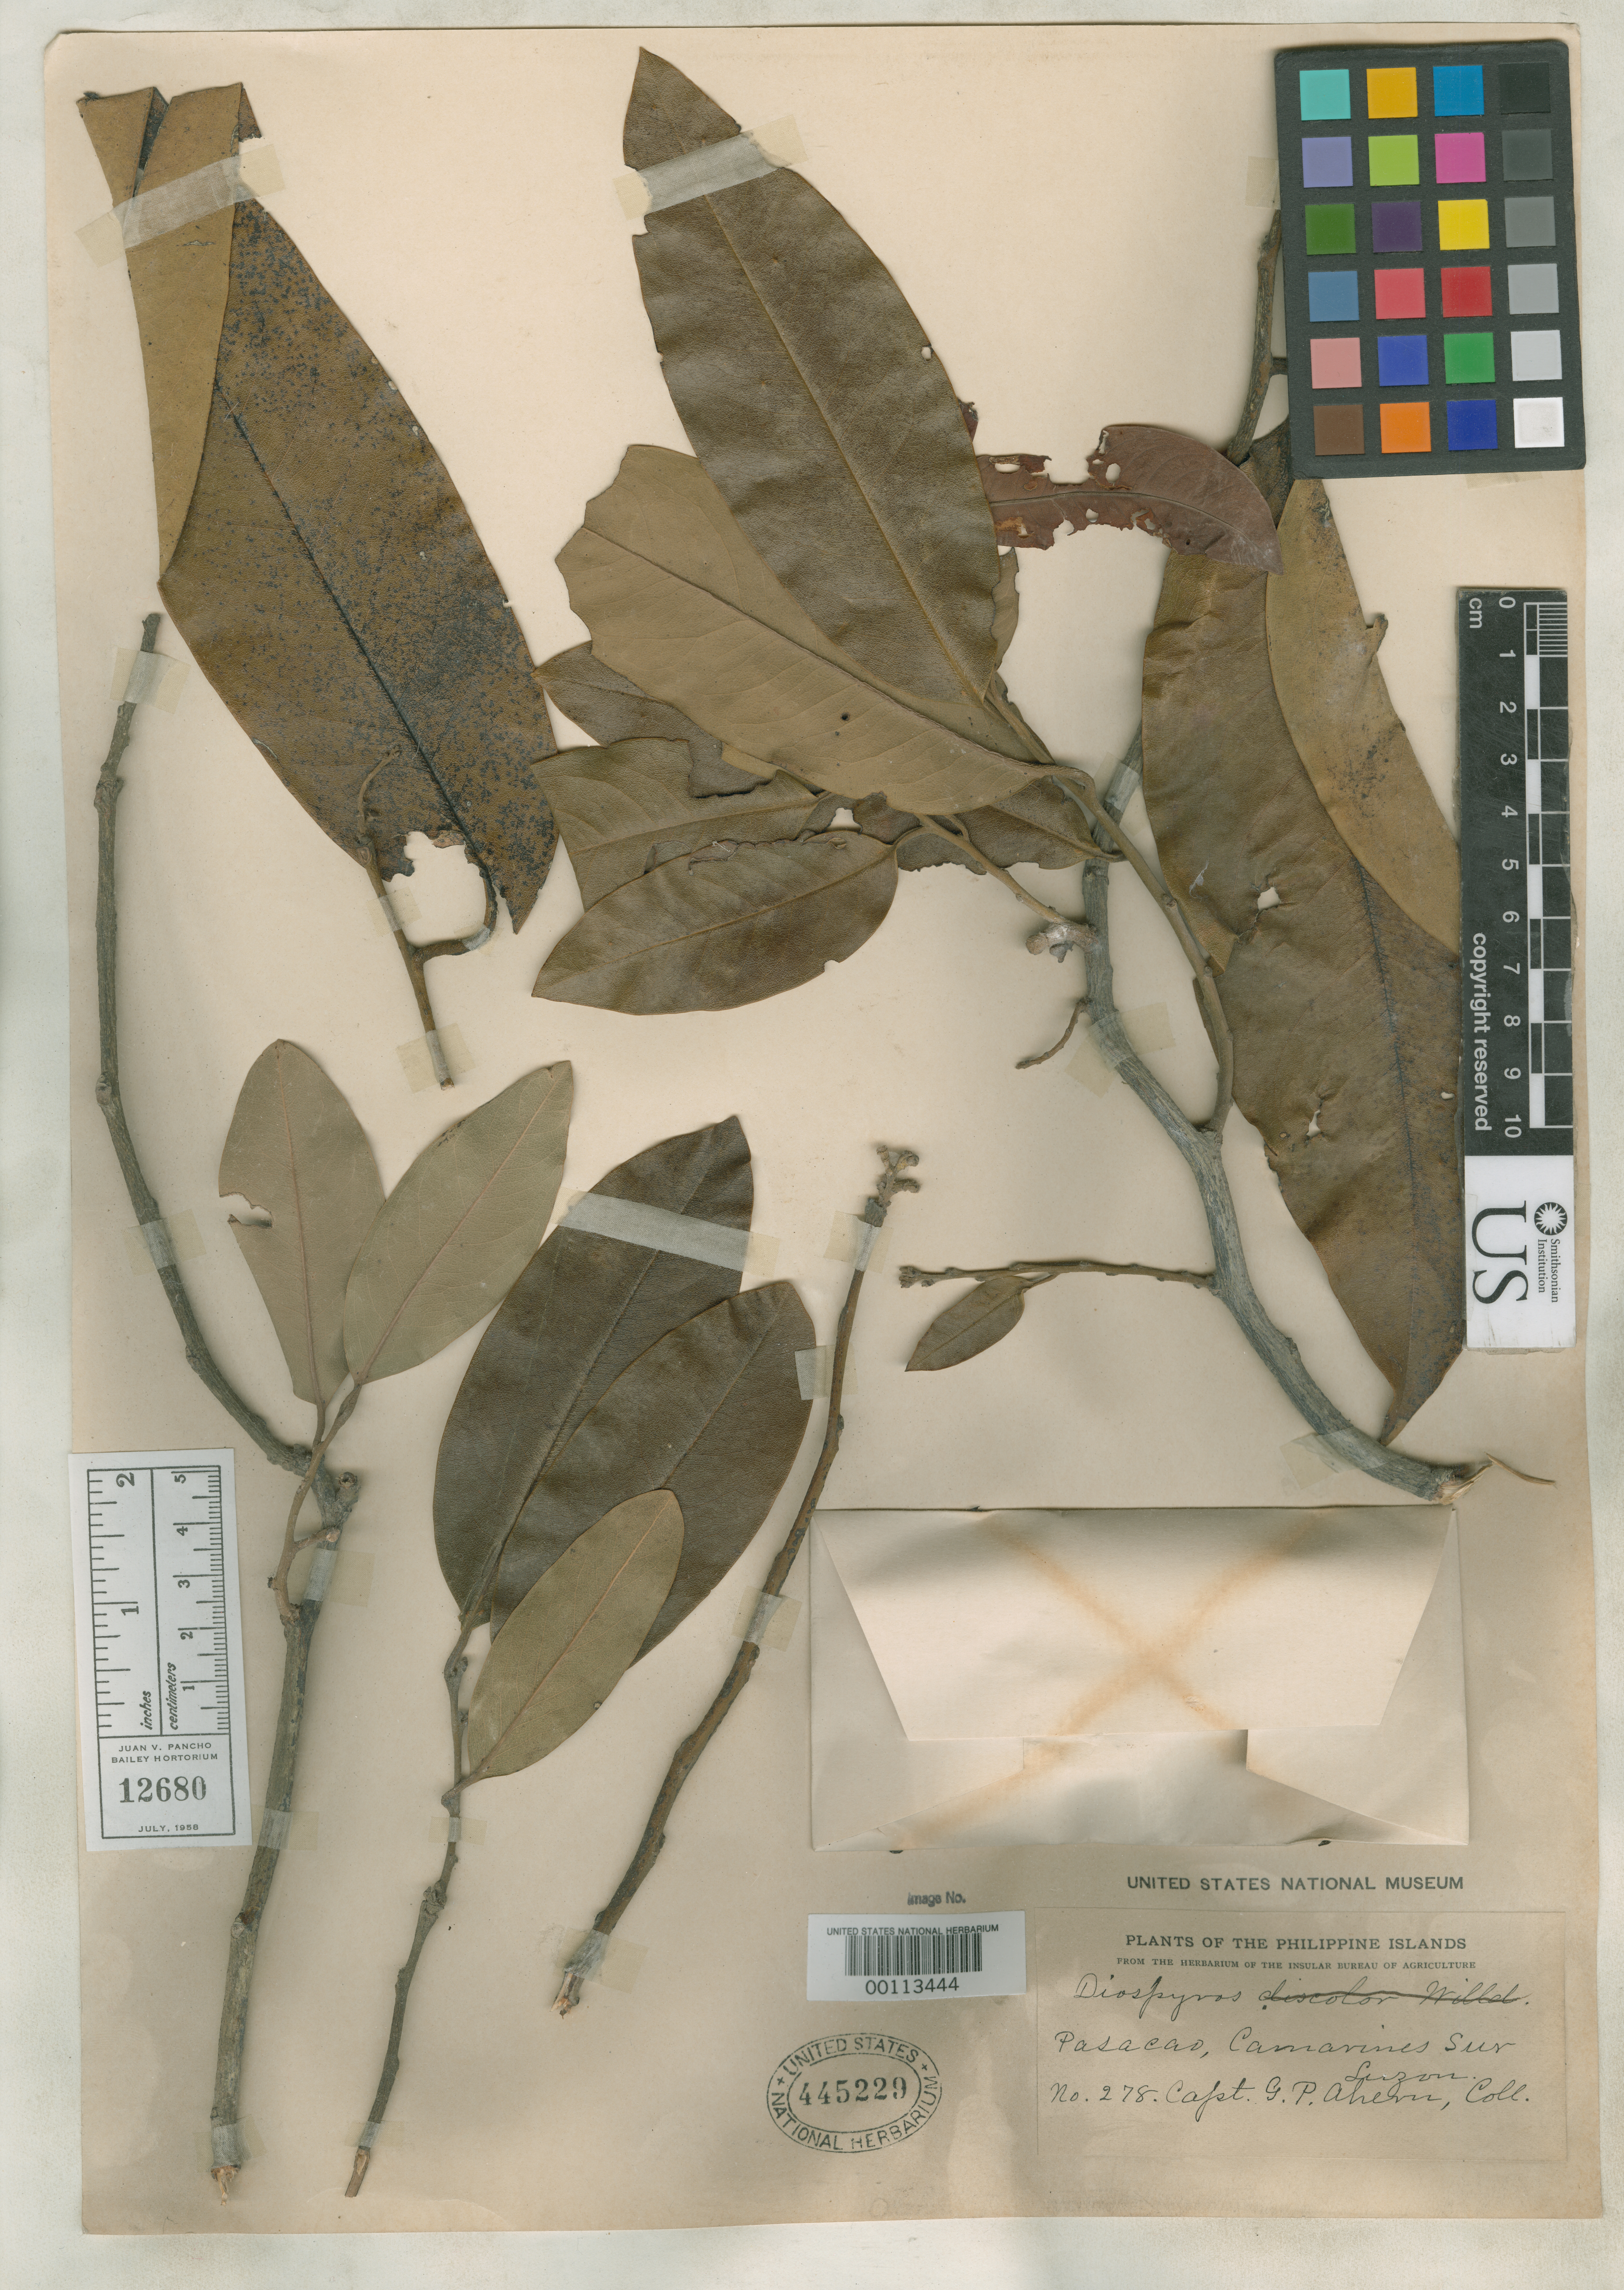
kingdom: Plantae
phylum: Tracheophyta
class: Magnoliopsida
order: Ericales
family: Ebenaceae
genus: Diospyros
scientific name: Diospyros foveo-reticulata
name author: Merr.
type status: Isotype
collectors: G. Ahern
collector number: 278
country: Philippines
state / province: Bicol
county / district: Camarines Sur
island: Luzon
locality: Pasacao.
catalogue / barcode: US 445229